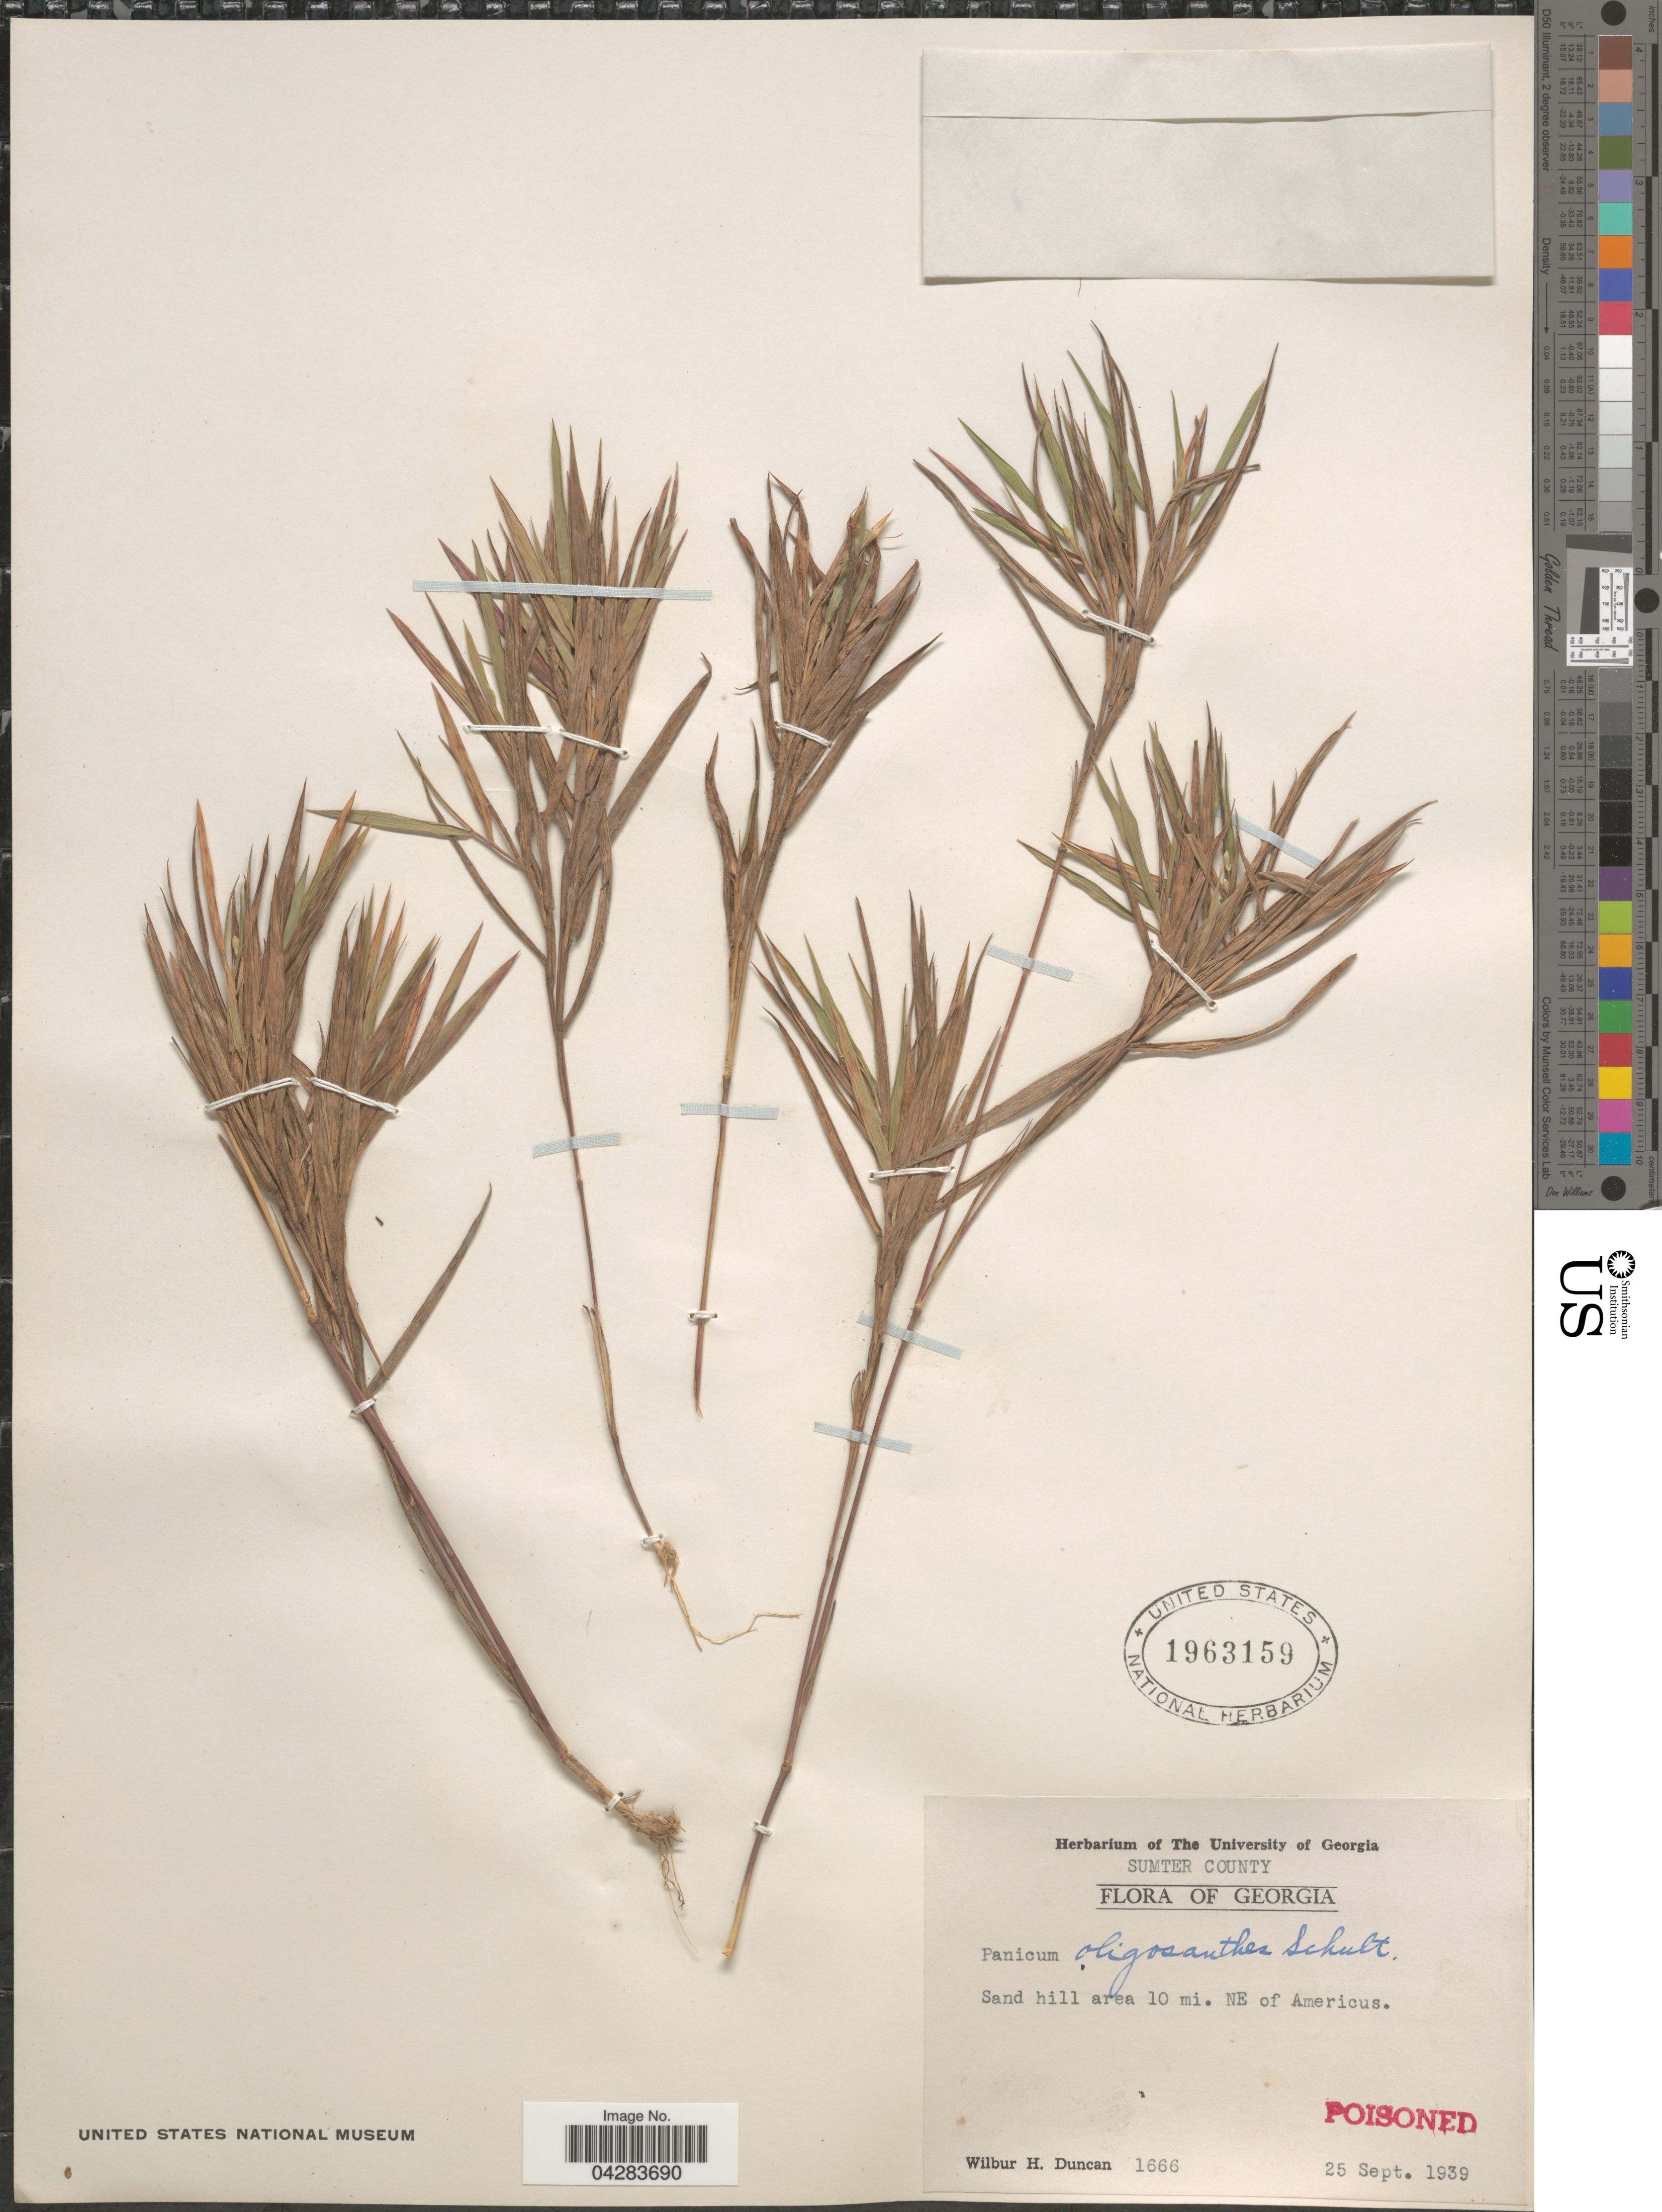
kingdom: Plantae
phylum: Tracheophyta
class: Liliopsida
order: Poales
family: Poaceae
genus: Dichanthelium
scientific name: Dichanthelium oligosanthes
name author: (Schult.) Gould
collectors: W. H. Duncan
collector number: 1666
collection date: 1939-09-25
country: United States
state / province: Georgia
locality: Sumter County. Sand hill area 10 mi. NE of Americus.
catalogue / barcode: US 1963159